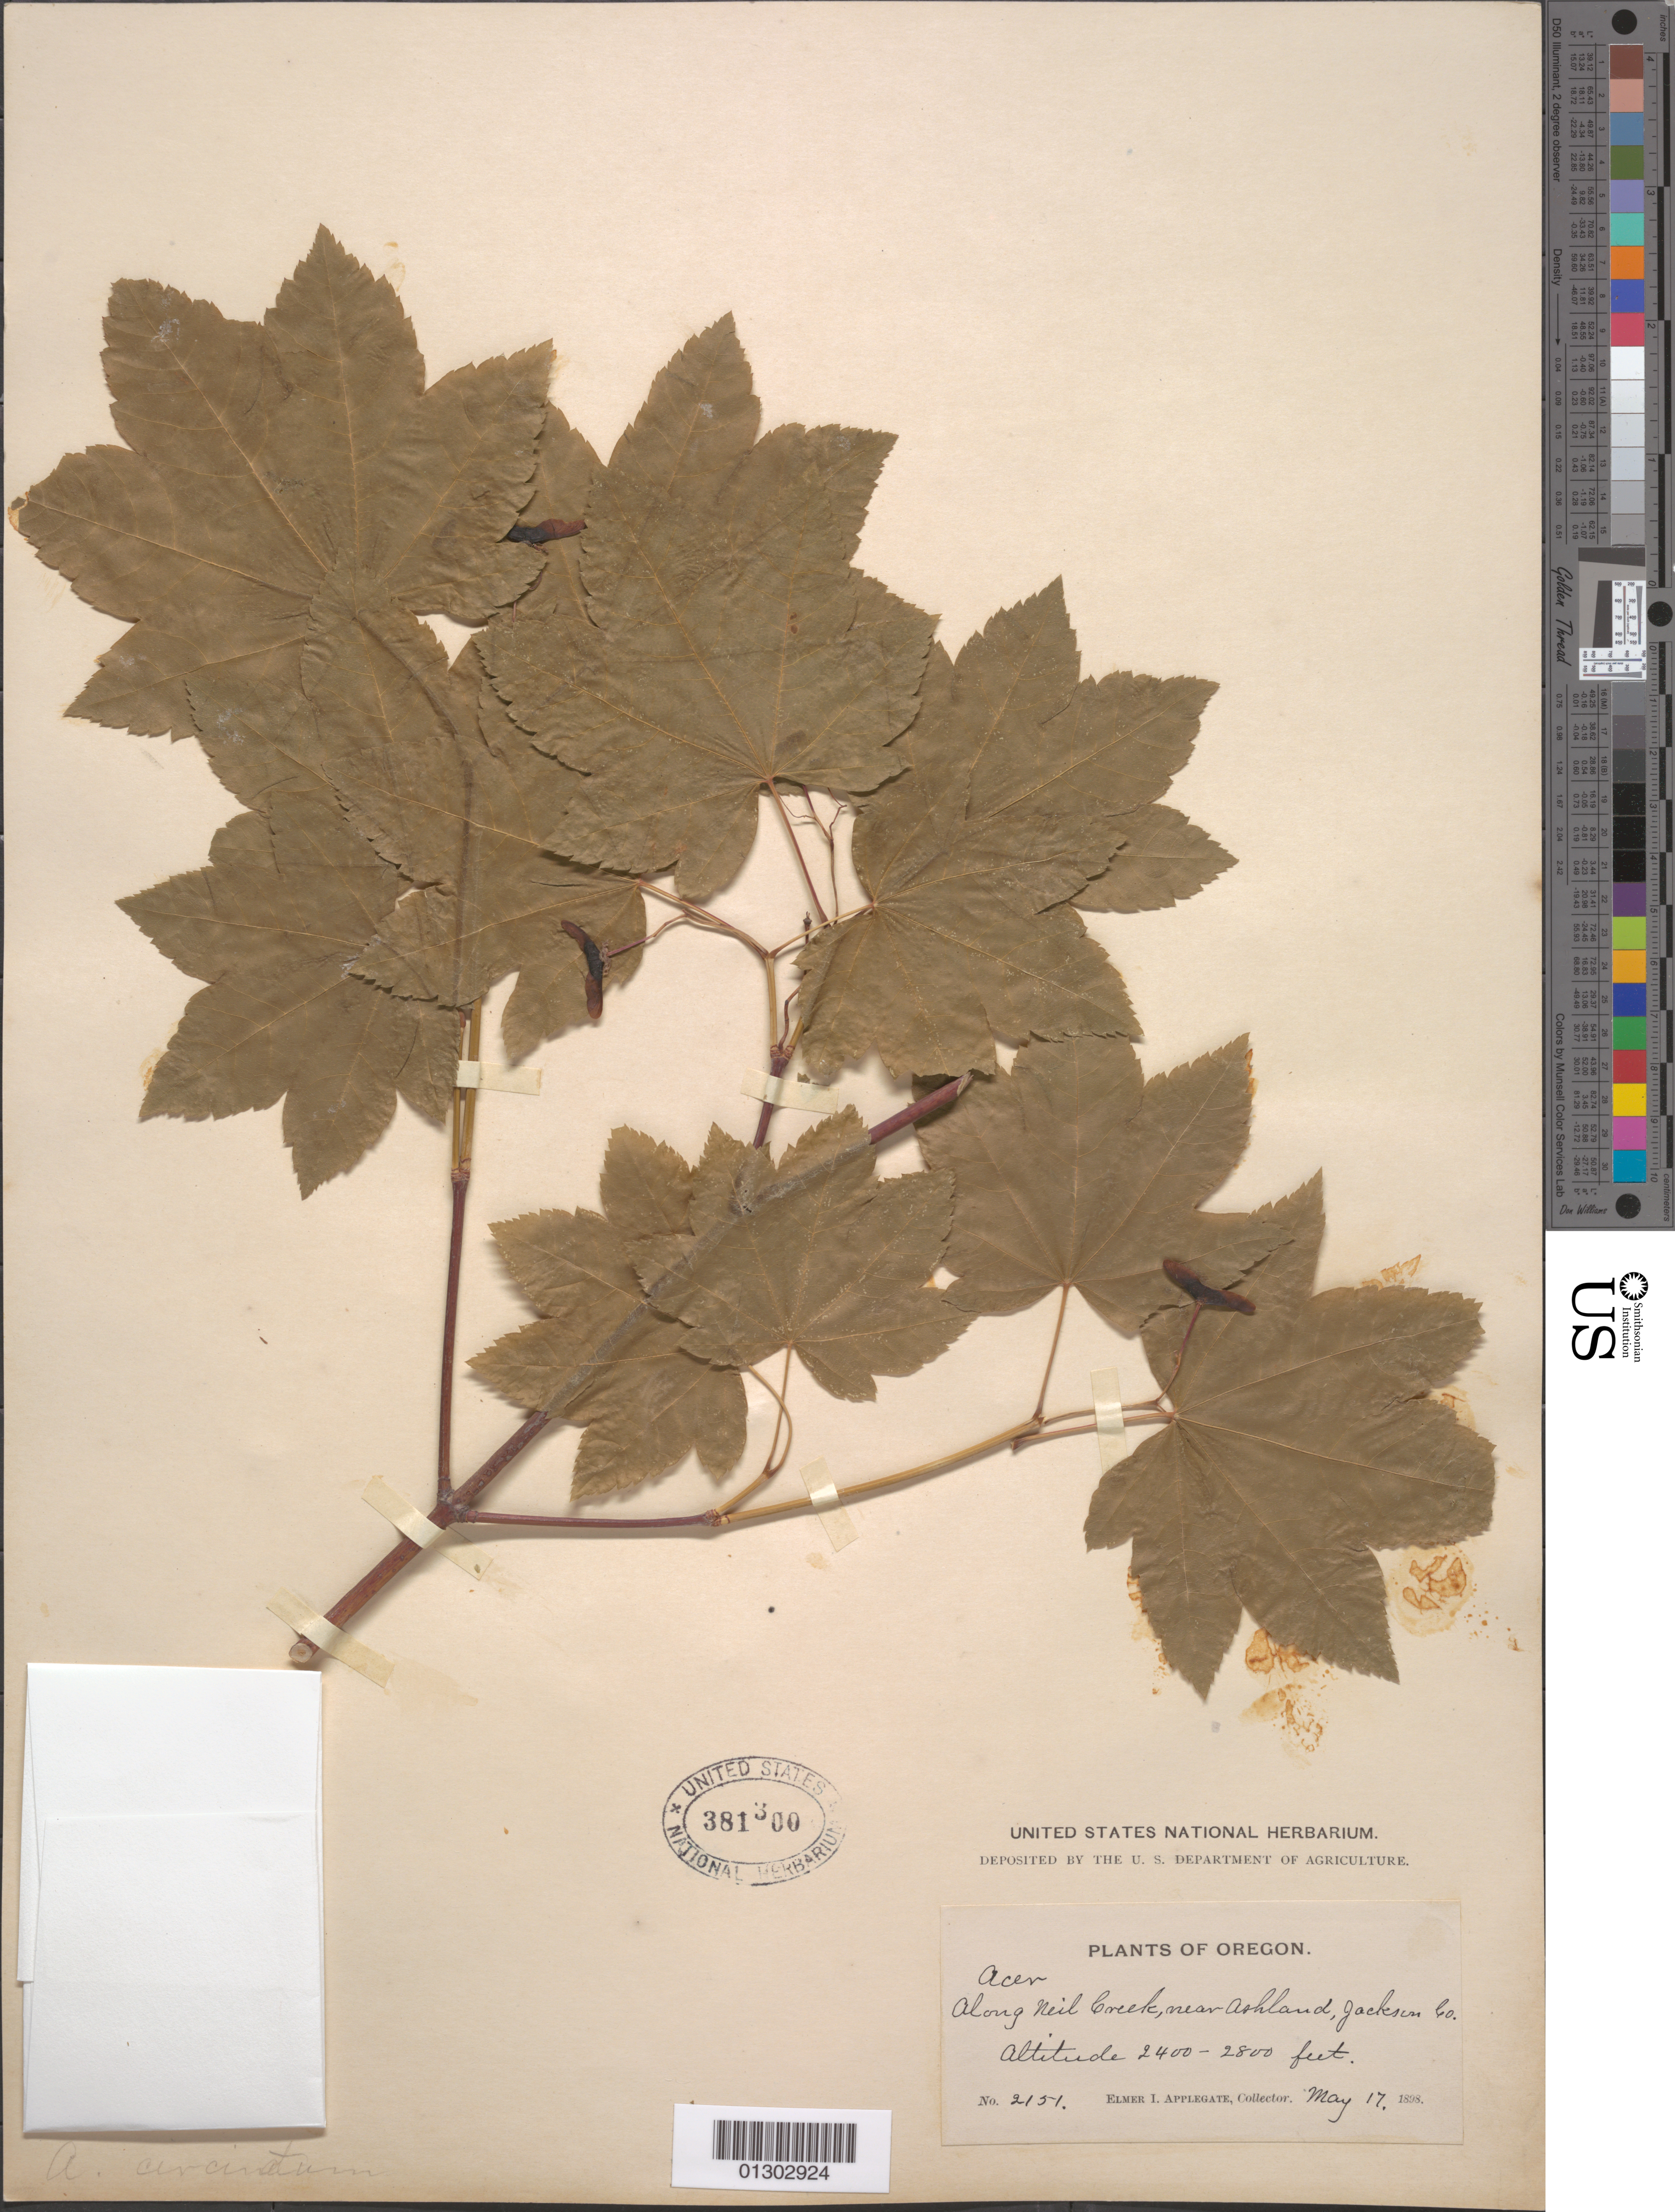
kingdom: Plantae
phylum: Tracheophyta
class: Magnoliopsida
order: Sapindales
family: Sapindaceae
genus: Acer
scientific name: Acer circinatum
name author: Pursh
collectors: E. I. Applegate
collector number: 2151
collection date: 1898-05-17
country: United States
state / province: Oregon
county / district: Jackson County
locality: Neil Creek, near Ashland, Jacdson Co.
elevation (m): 732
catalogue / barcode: US 381300